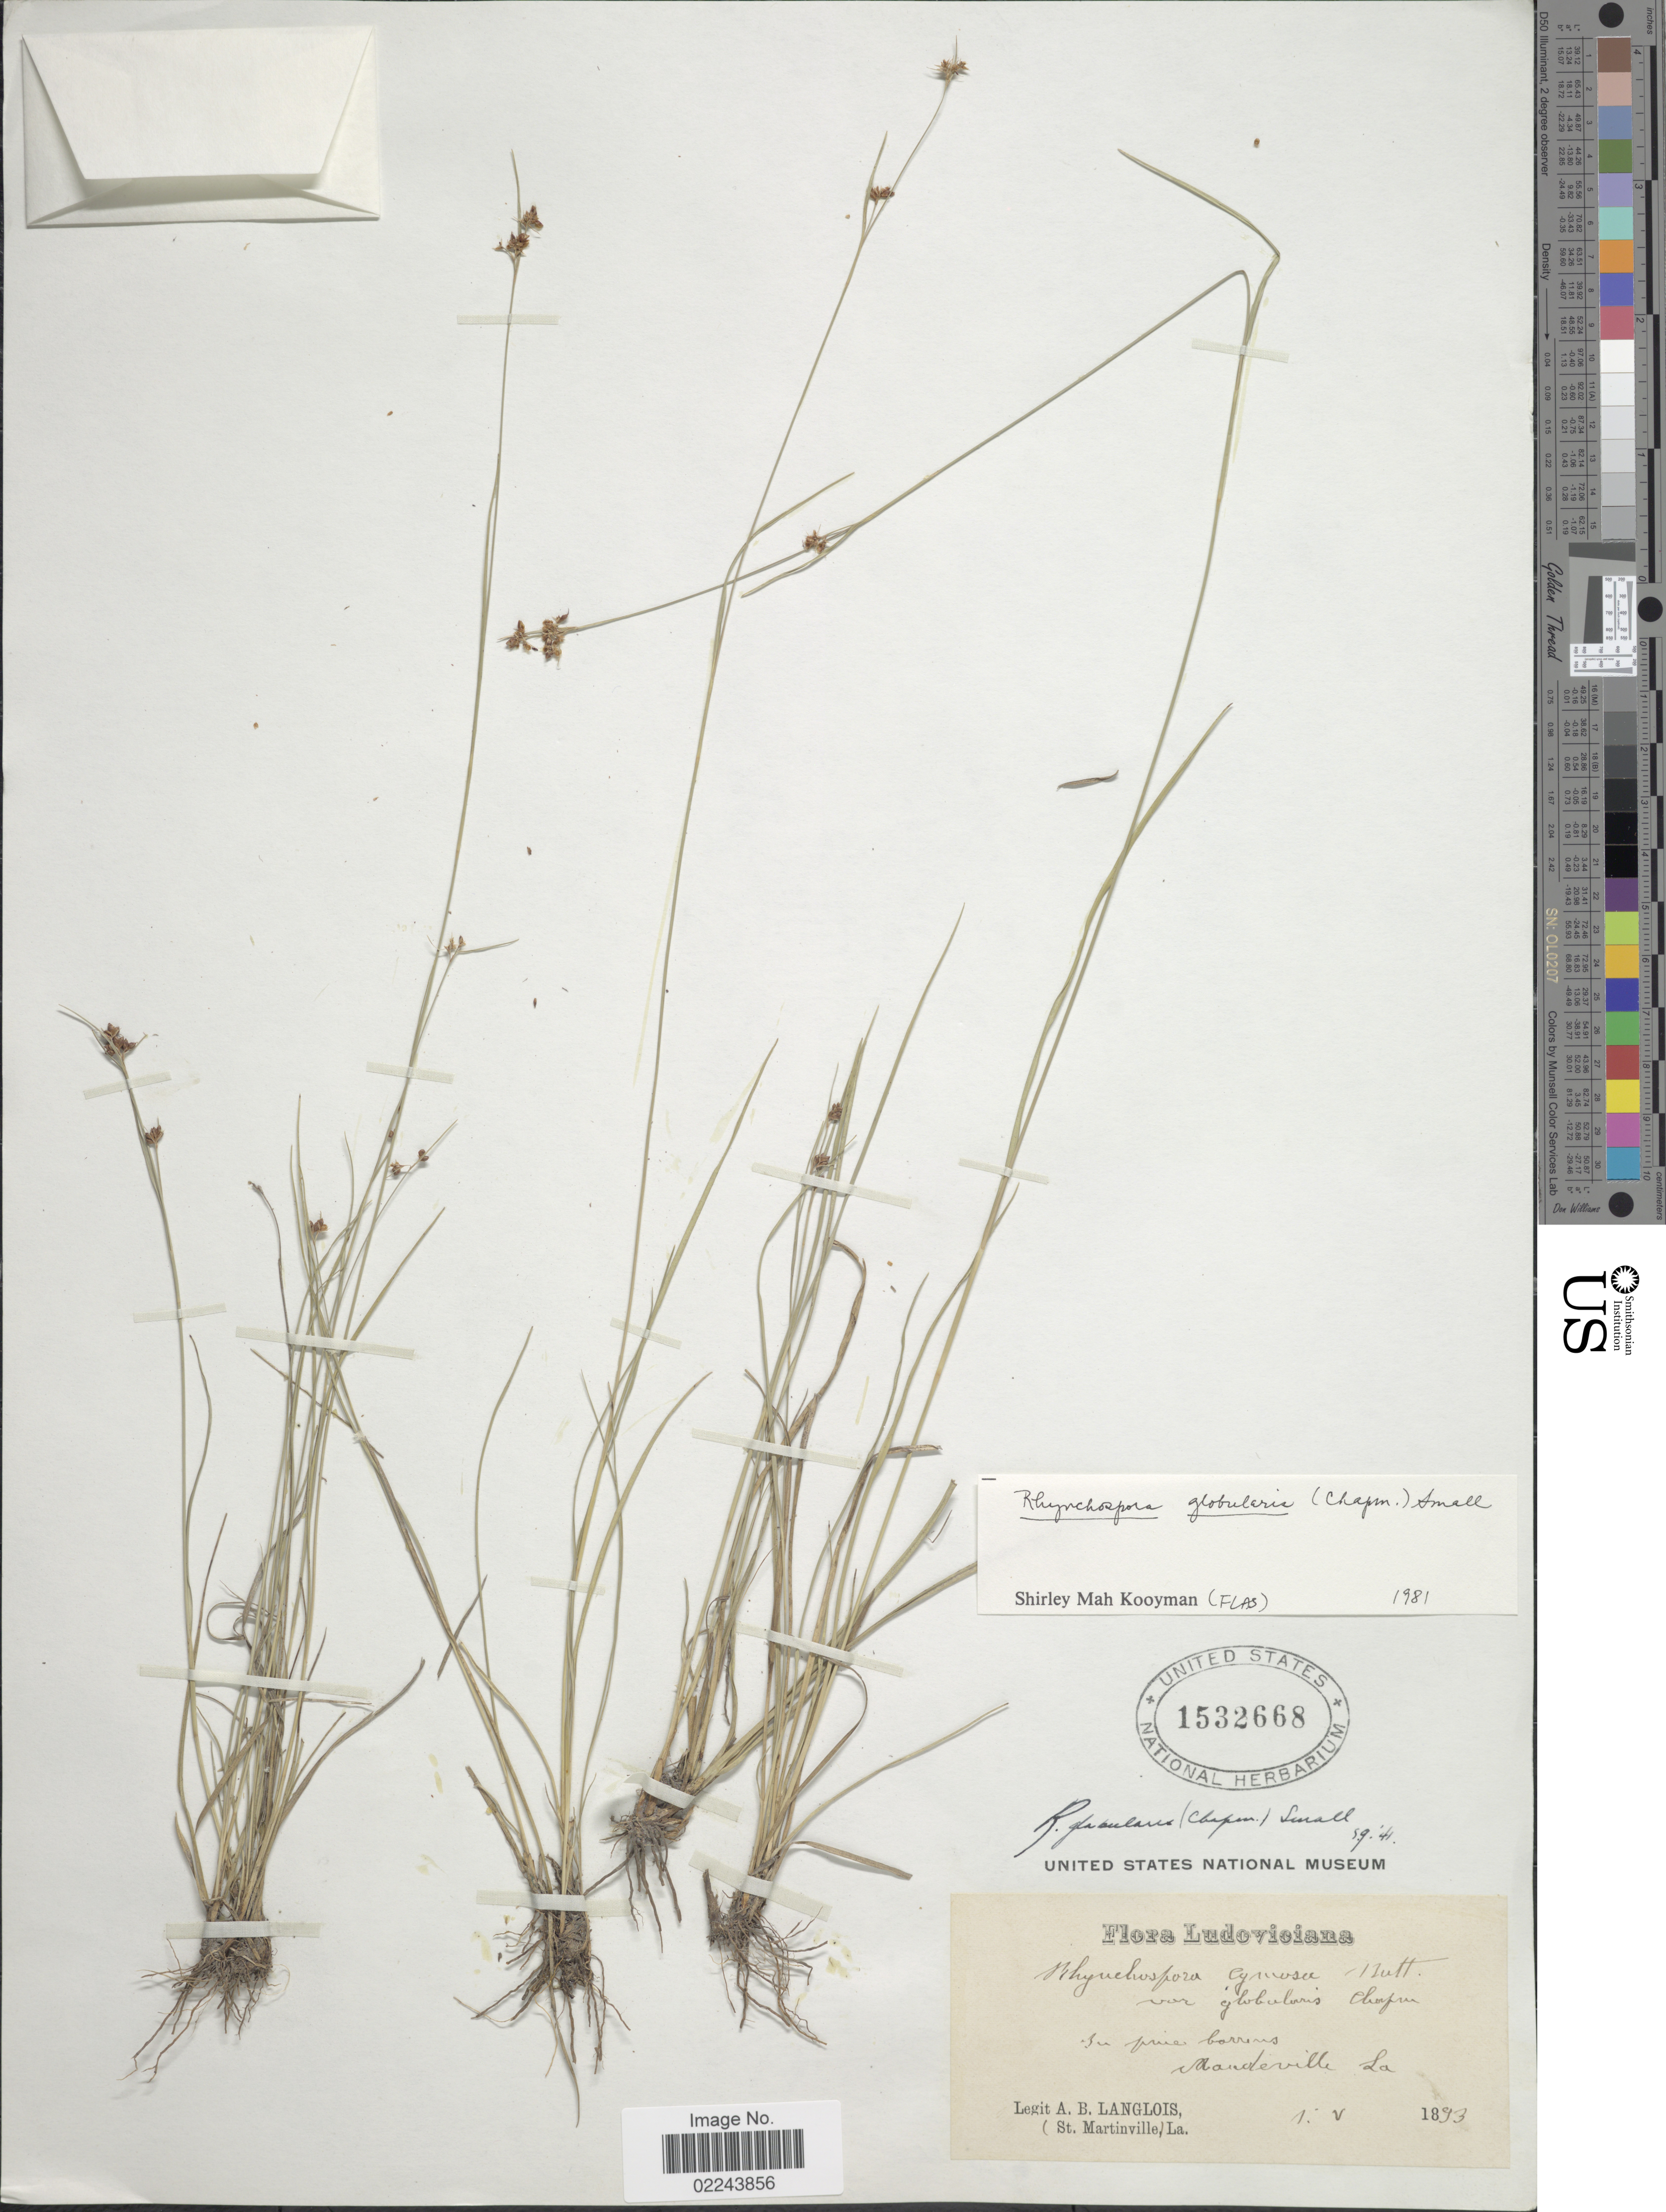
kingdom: Plantae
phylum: Tracheophyta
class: Liliopsida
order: Poales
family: Cyperaceae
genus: Rhynchospora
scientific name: Rhynchospora globularis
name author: (Chapm.) Small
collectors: A. Langlois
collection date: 1893-05-01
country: United States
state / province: Louisiana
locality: Ludoviciana, Mandeville, La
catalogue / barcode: US 1532668